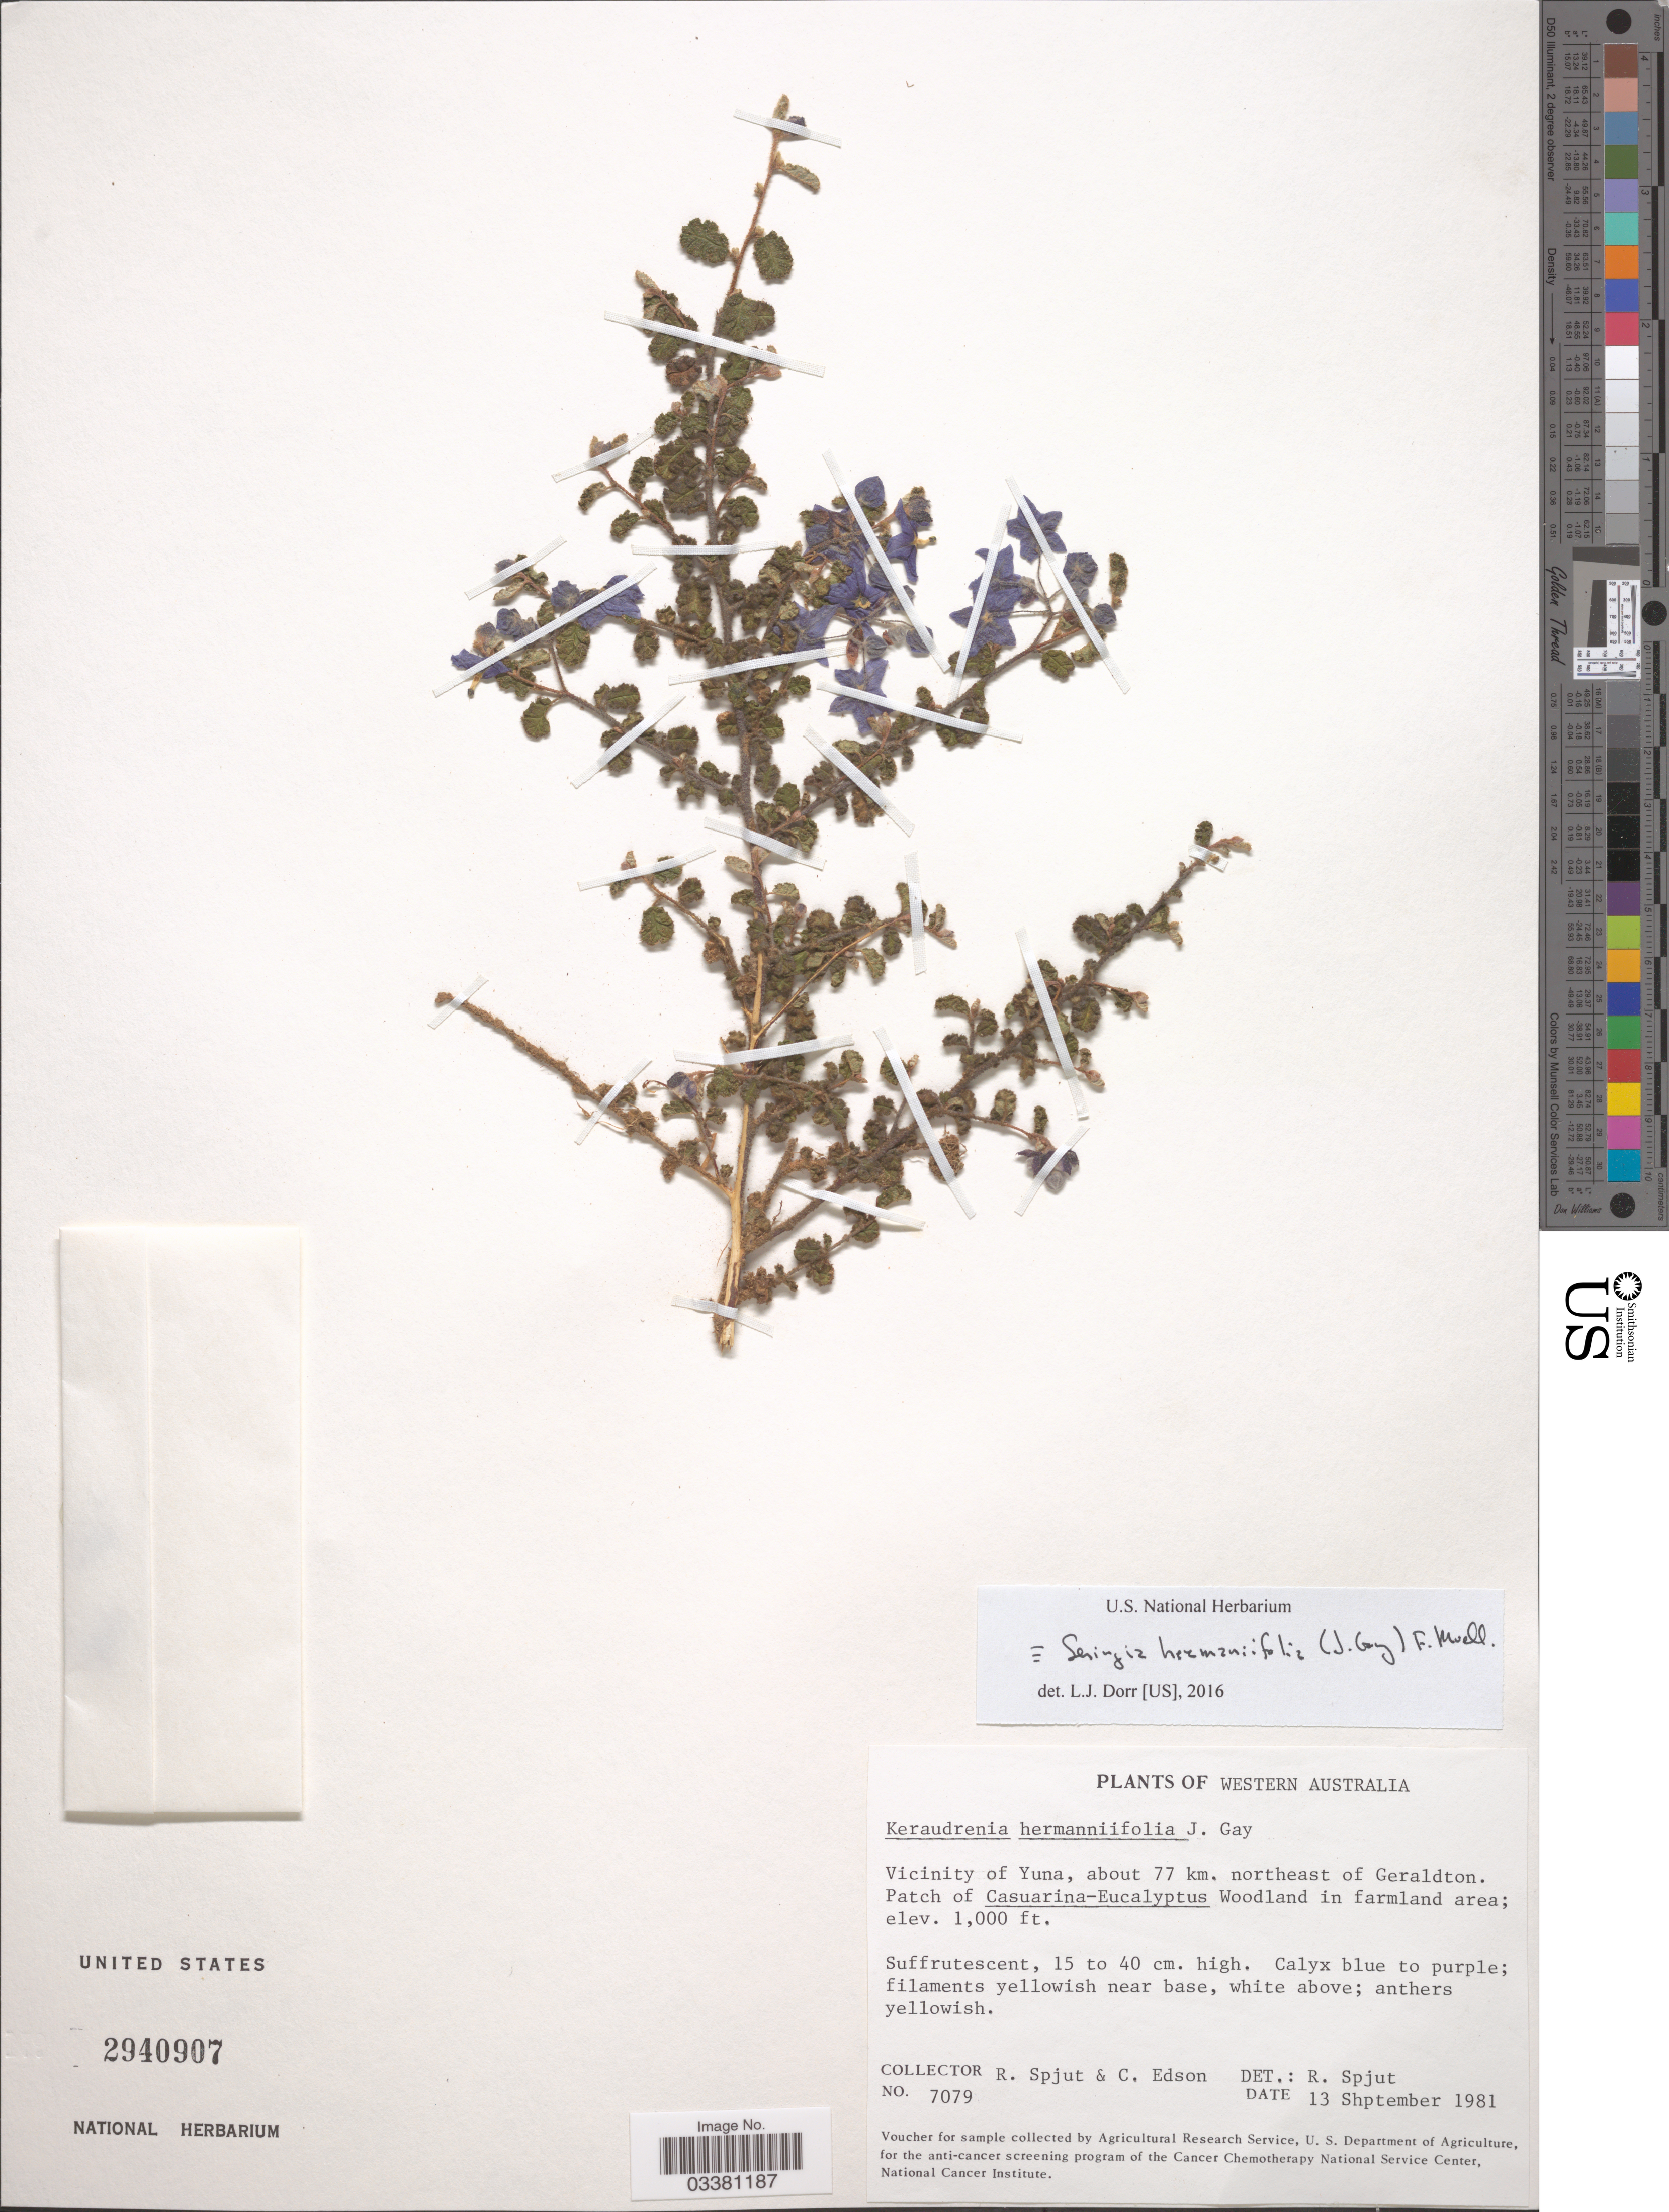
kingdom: Plantae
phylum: Tracheophyta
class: Magnoliopsida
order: Malvales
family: Malvaceae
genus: Seringia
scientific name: Seringia hermanniifolia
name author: (J. Gay) F. Muell.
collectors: R. Spjut & C. Edson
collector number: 7079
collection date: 1981-09-13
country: Australia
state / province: Western Australia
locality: Vicinity of Yuna, about 77 km. northeast of Geraldton. Woodland in farmland area.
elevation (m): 305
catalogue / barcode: US 2940907